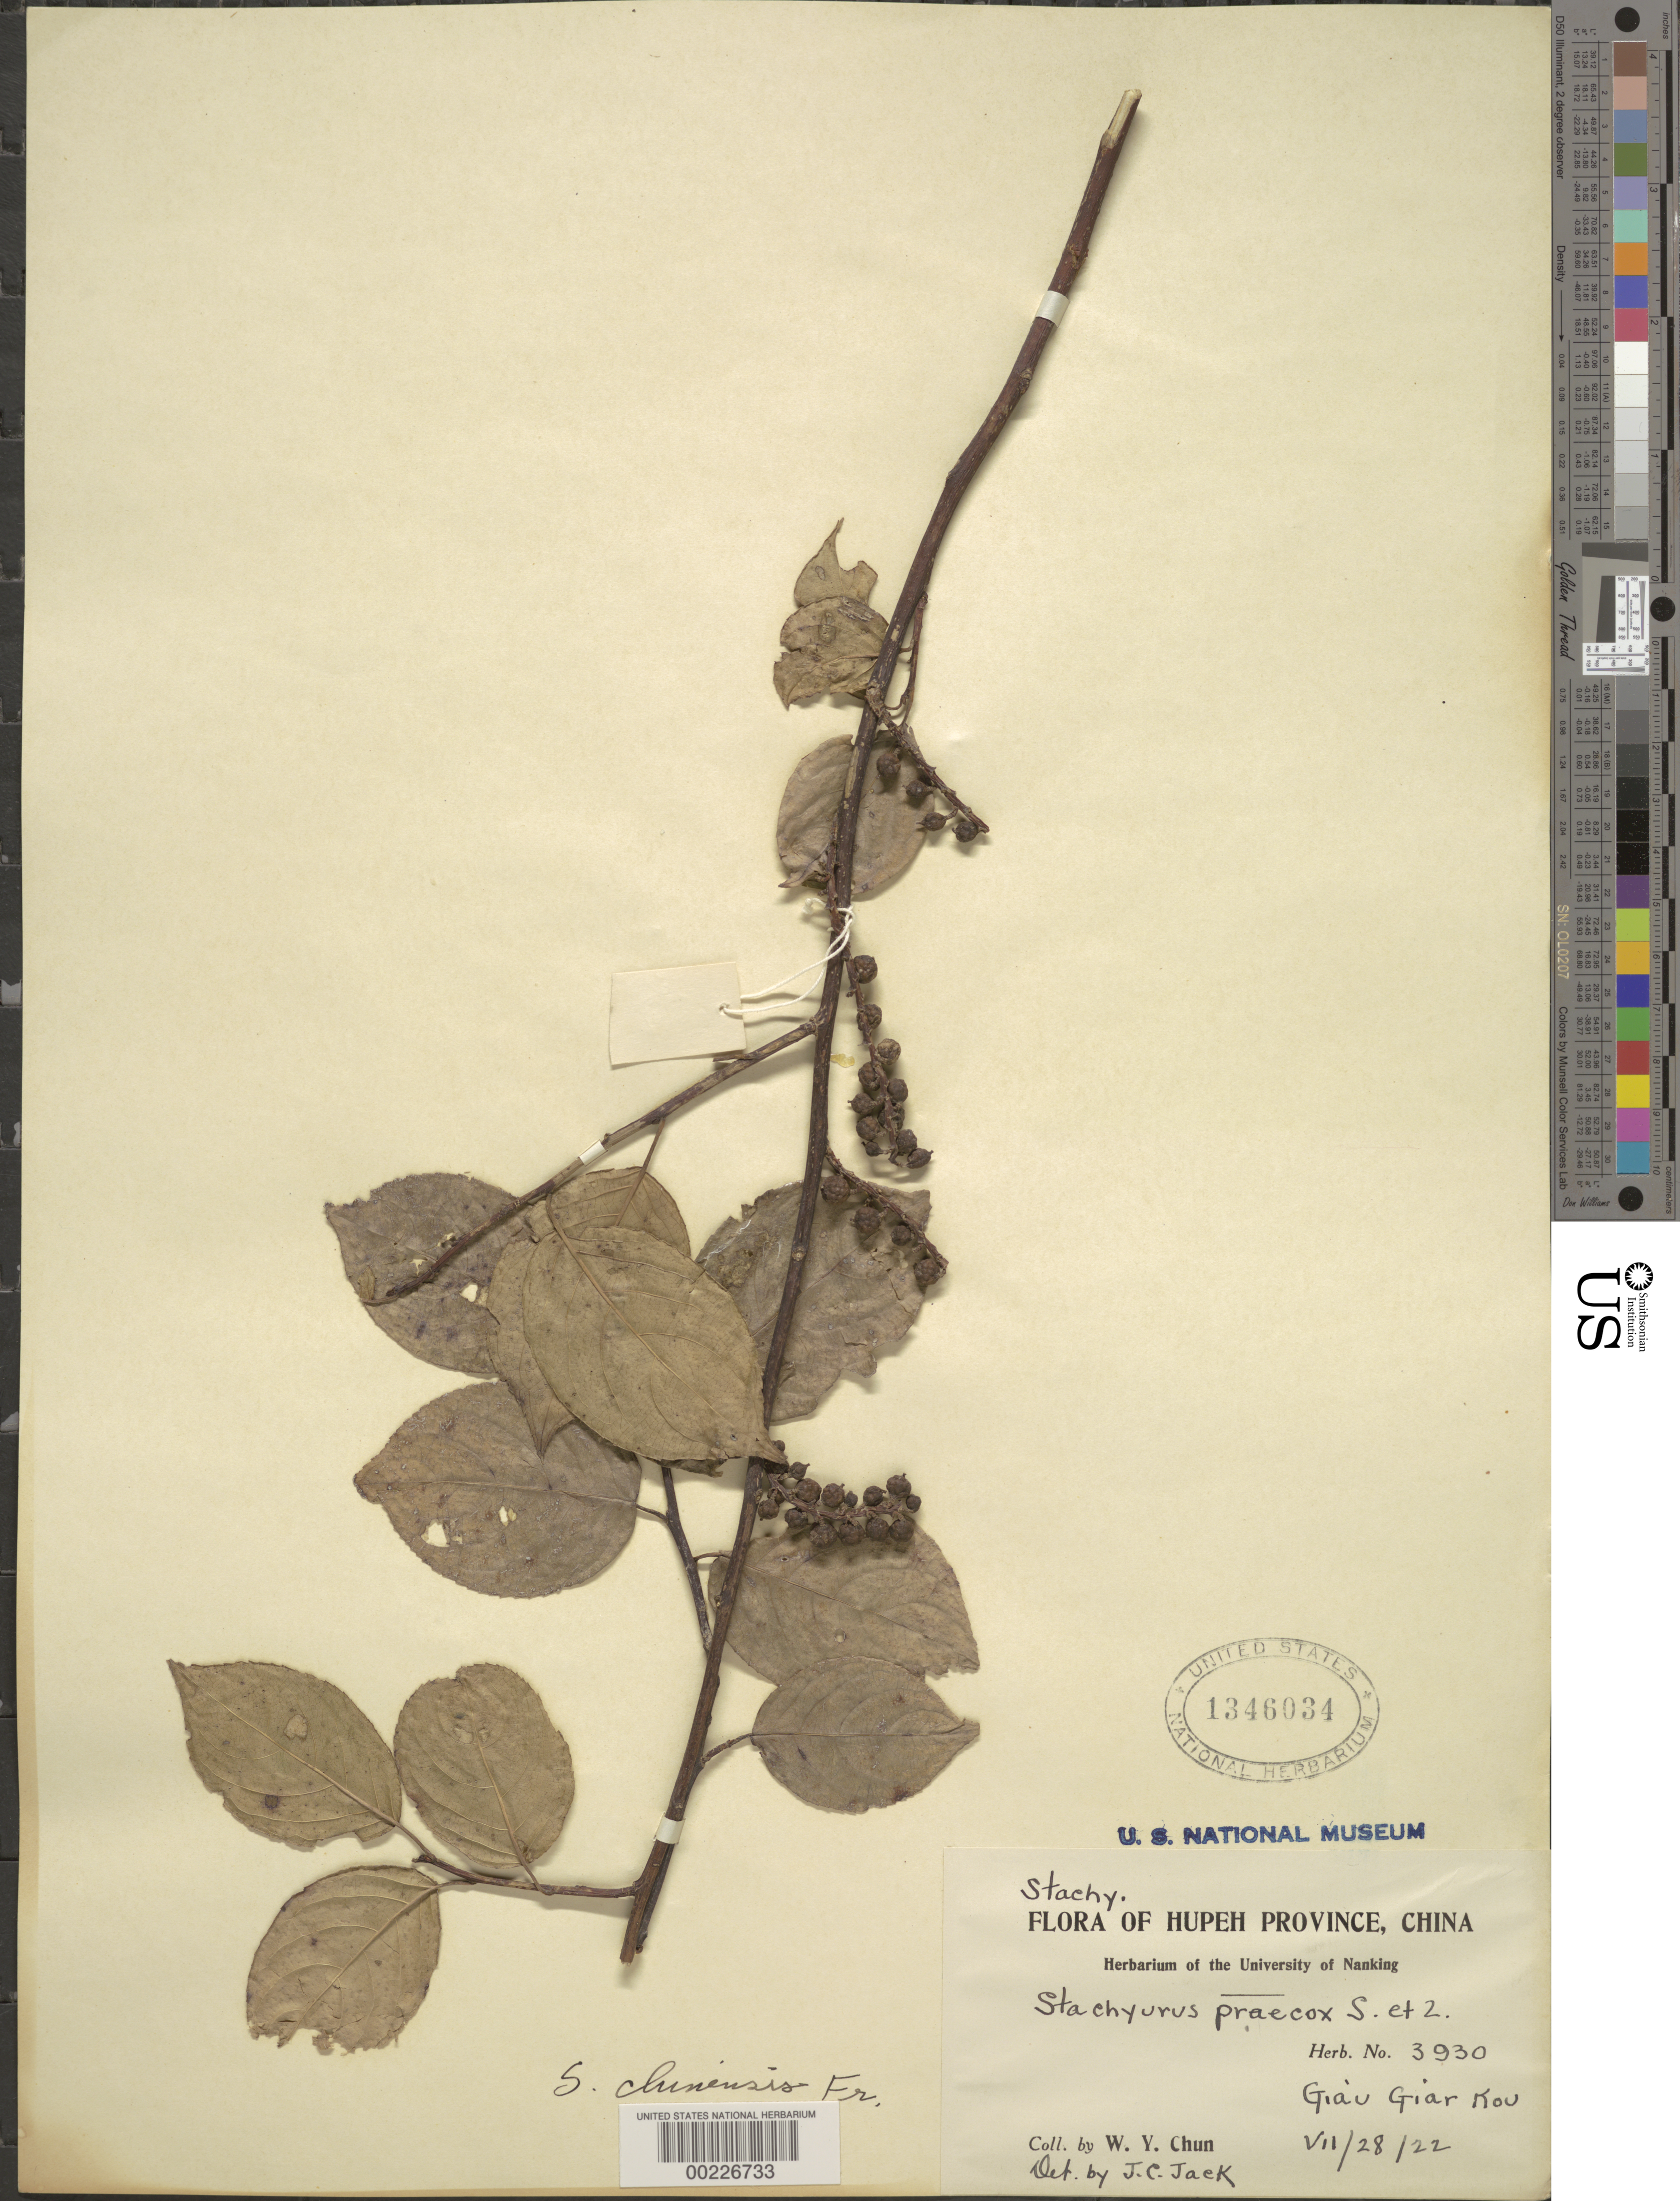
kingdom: Plantae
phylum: Tracheophyta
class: Magnoliopsida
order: Crossosomatales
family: Stachyuraceae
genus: Stachyurus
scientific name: Stachyurus chinensis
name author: Franch.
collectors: W. Y. Chun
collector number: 3930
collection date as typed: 28 Jul 1922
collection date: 1922-07-28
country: China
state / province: Hubei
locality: Giau giar kou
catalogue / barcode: US 1346034